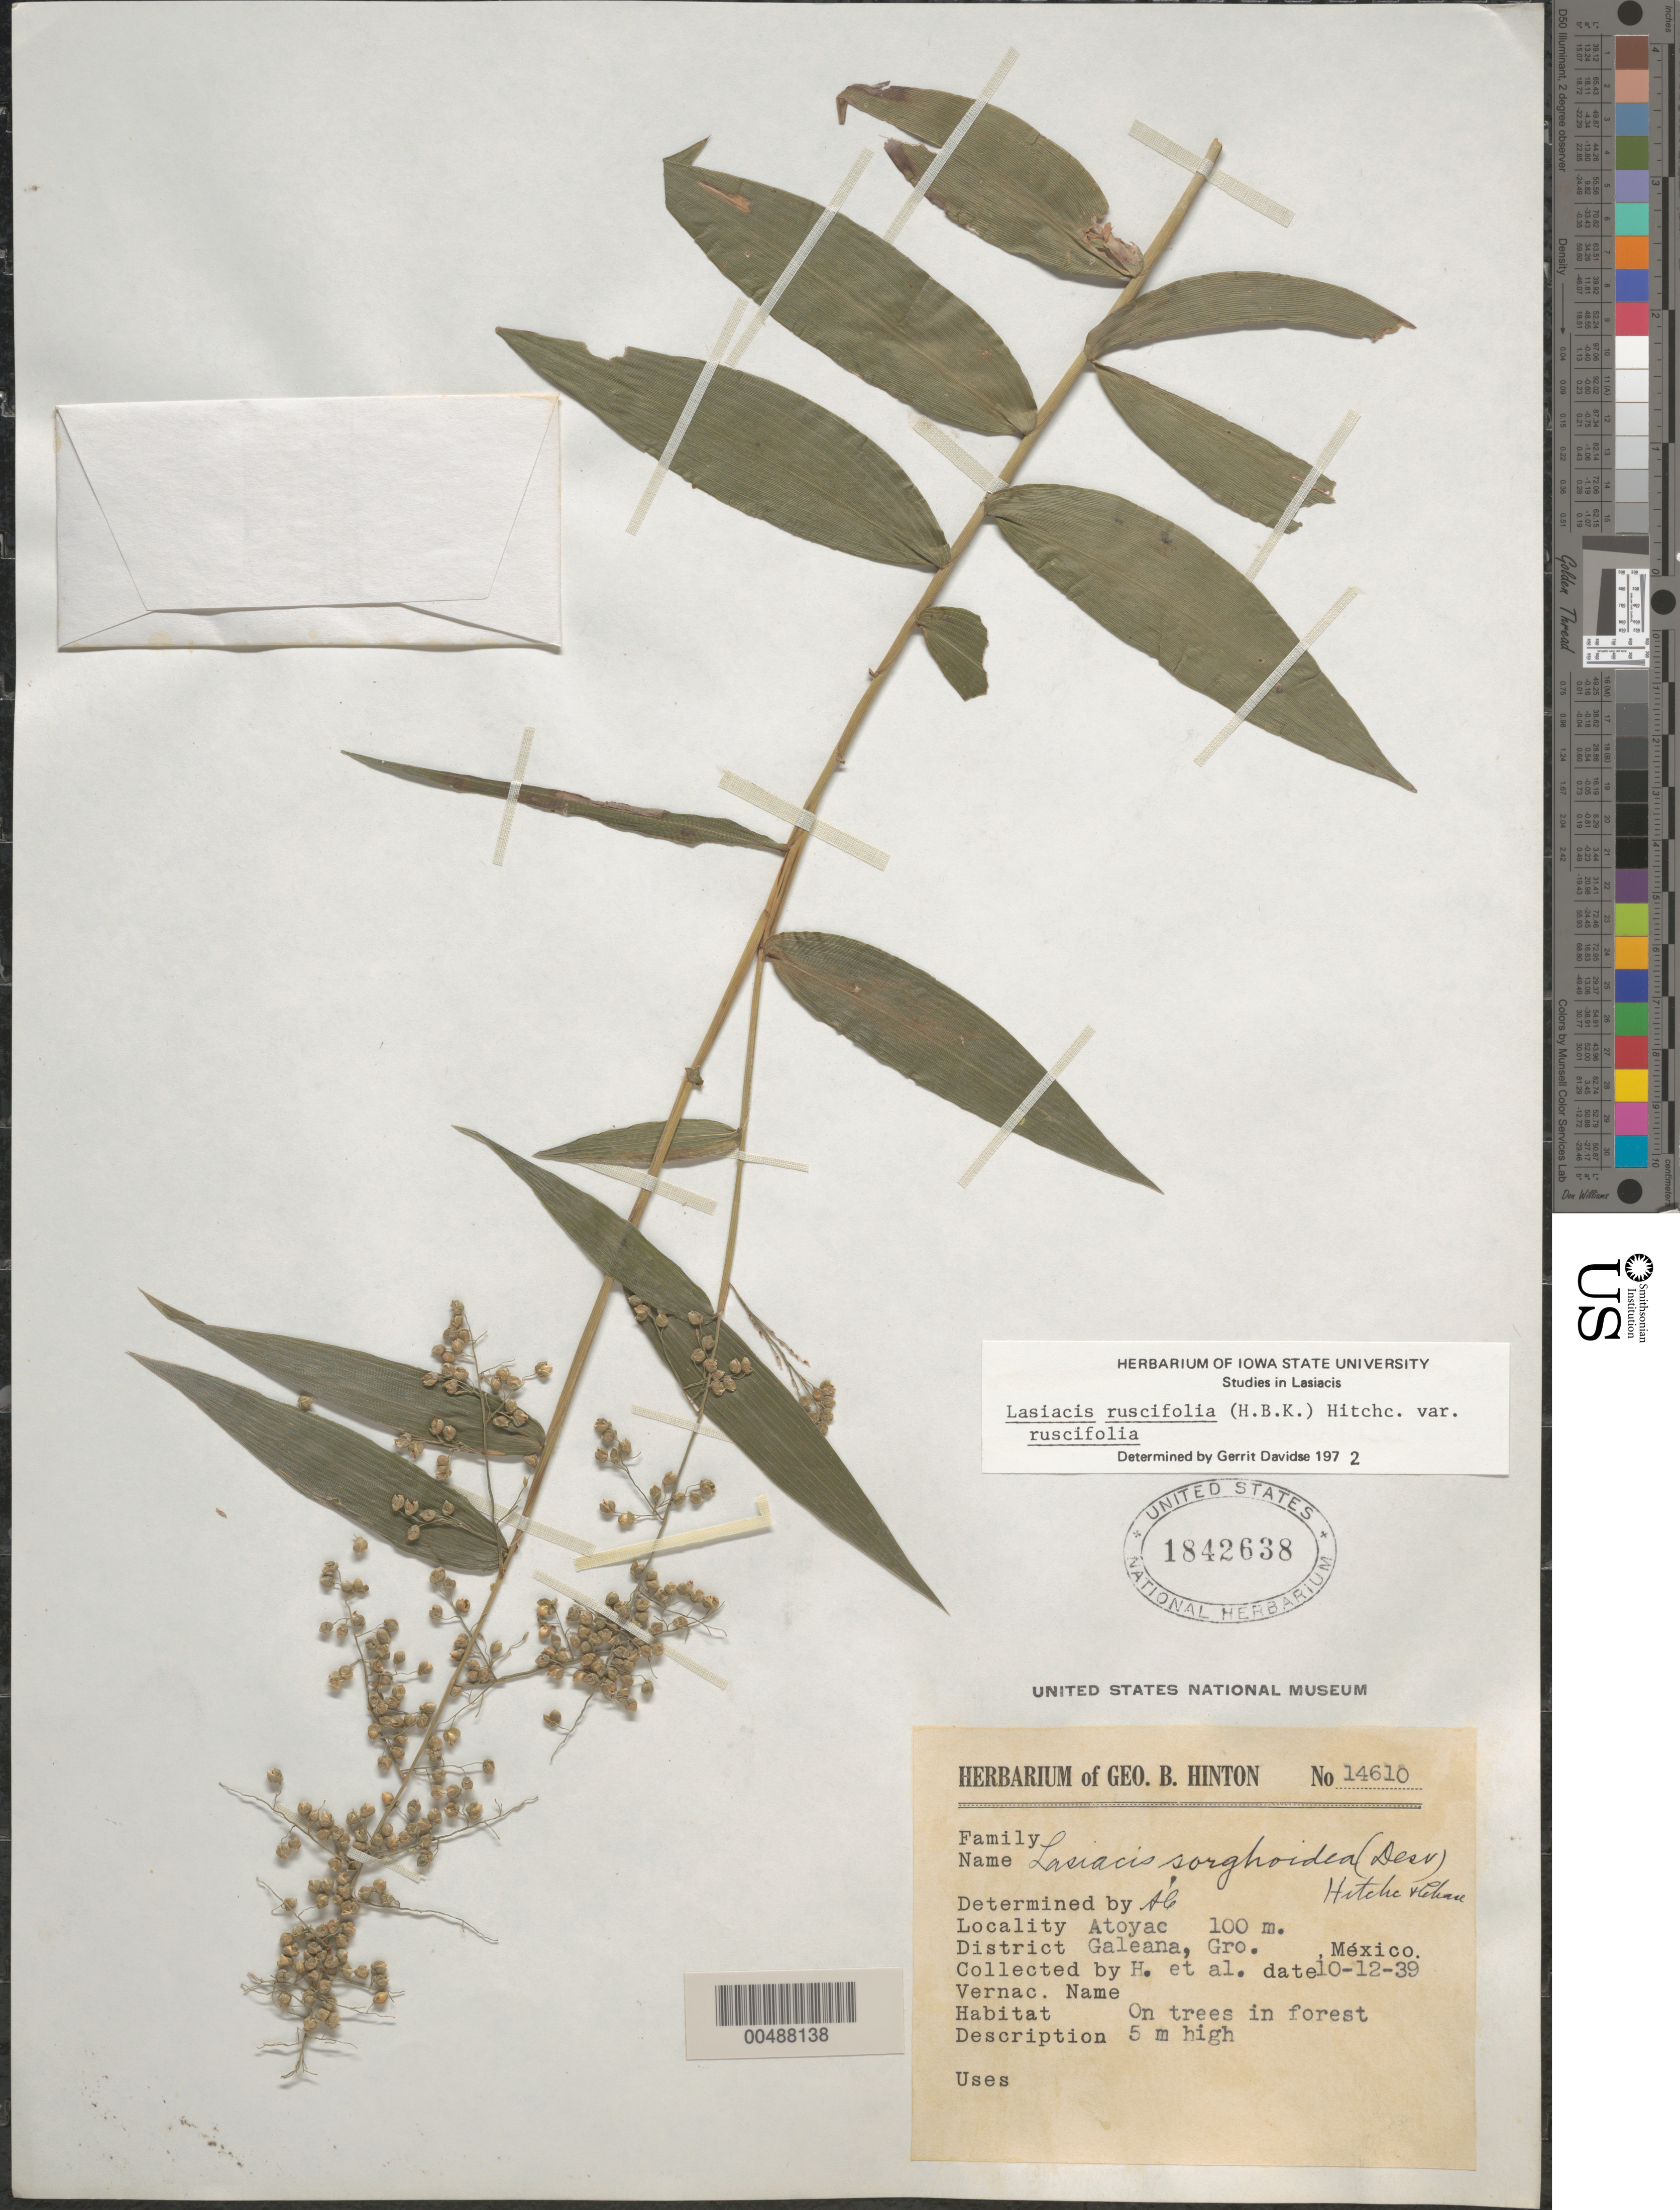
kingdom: Plantae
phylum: Tracheophyta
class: Liliopsida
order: Poales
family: Poaceae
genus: Lasiacis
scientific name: Lasiacis ruscifolia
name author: (Kunth) Hitchc.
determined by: Davidse, Gerrit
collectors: G. B. Hinton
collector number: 14610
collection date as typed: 12 Oct 1939 to 10 Dec 1939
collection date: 1939-10-12/1939-12-10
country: Mexico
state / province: Guerrero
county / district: Atoyac De Alvarez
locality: Galeana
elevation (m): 100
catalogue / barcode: US 1842638